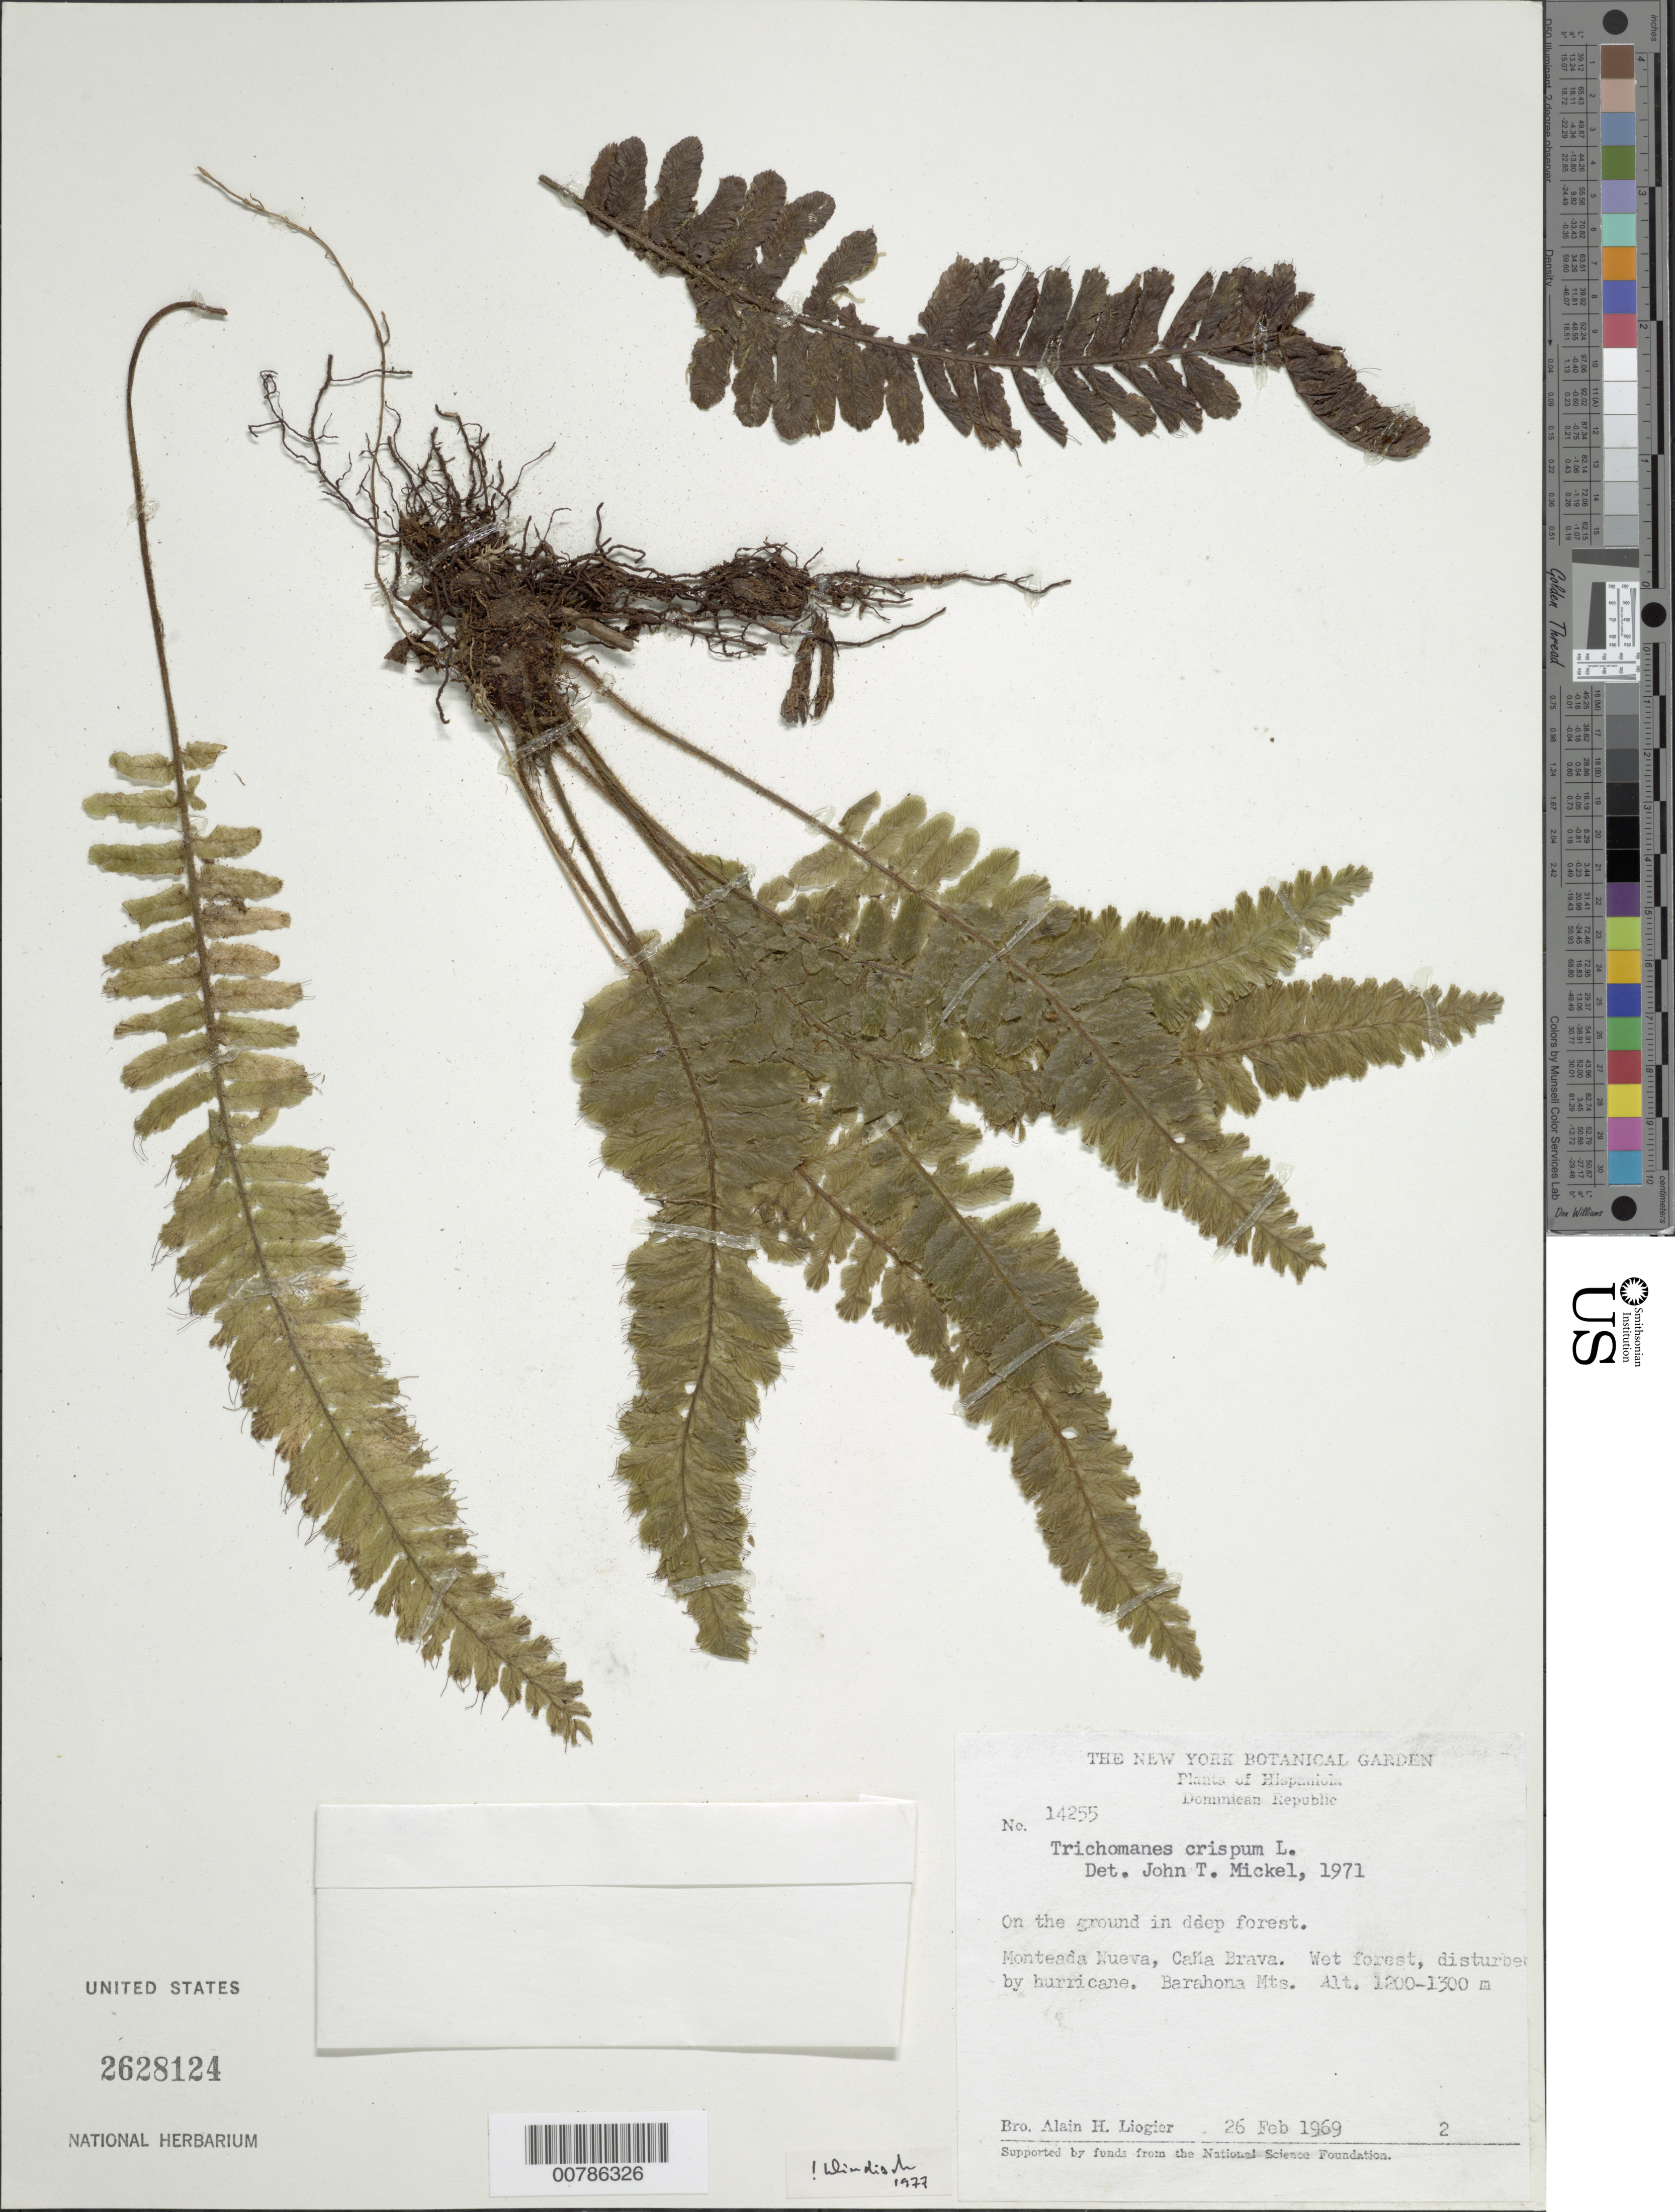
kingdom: Plantae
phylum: Tracheophyta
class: Polypodiopsida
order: Hymenophyllales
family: Hymenophyllaceae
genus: Trichomanes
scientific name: Trichomanes crispum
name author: L.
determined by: Windisch, Paulo Guenter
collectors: A. H. Liogier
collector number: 14255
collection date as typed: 26 Feb 1969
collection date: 1969-02-26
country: Dominican Republic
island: Hispaniola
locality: Monteada Nueva, Caña Brava, Barahona Mts.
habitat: Wet forest, disturbed by hurricane; on ground in deep forest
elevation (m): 1200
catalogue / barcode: US 2628124